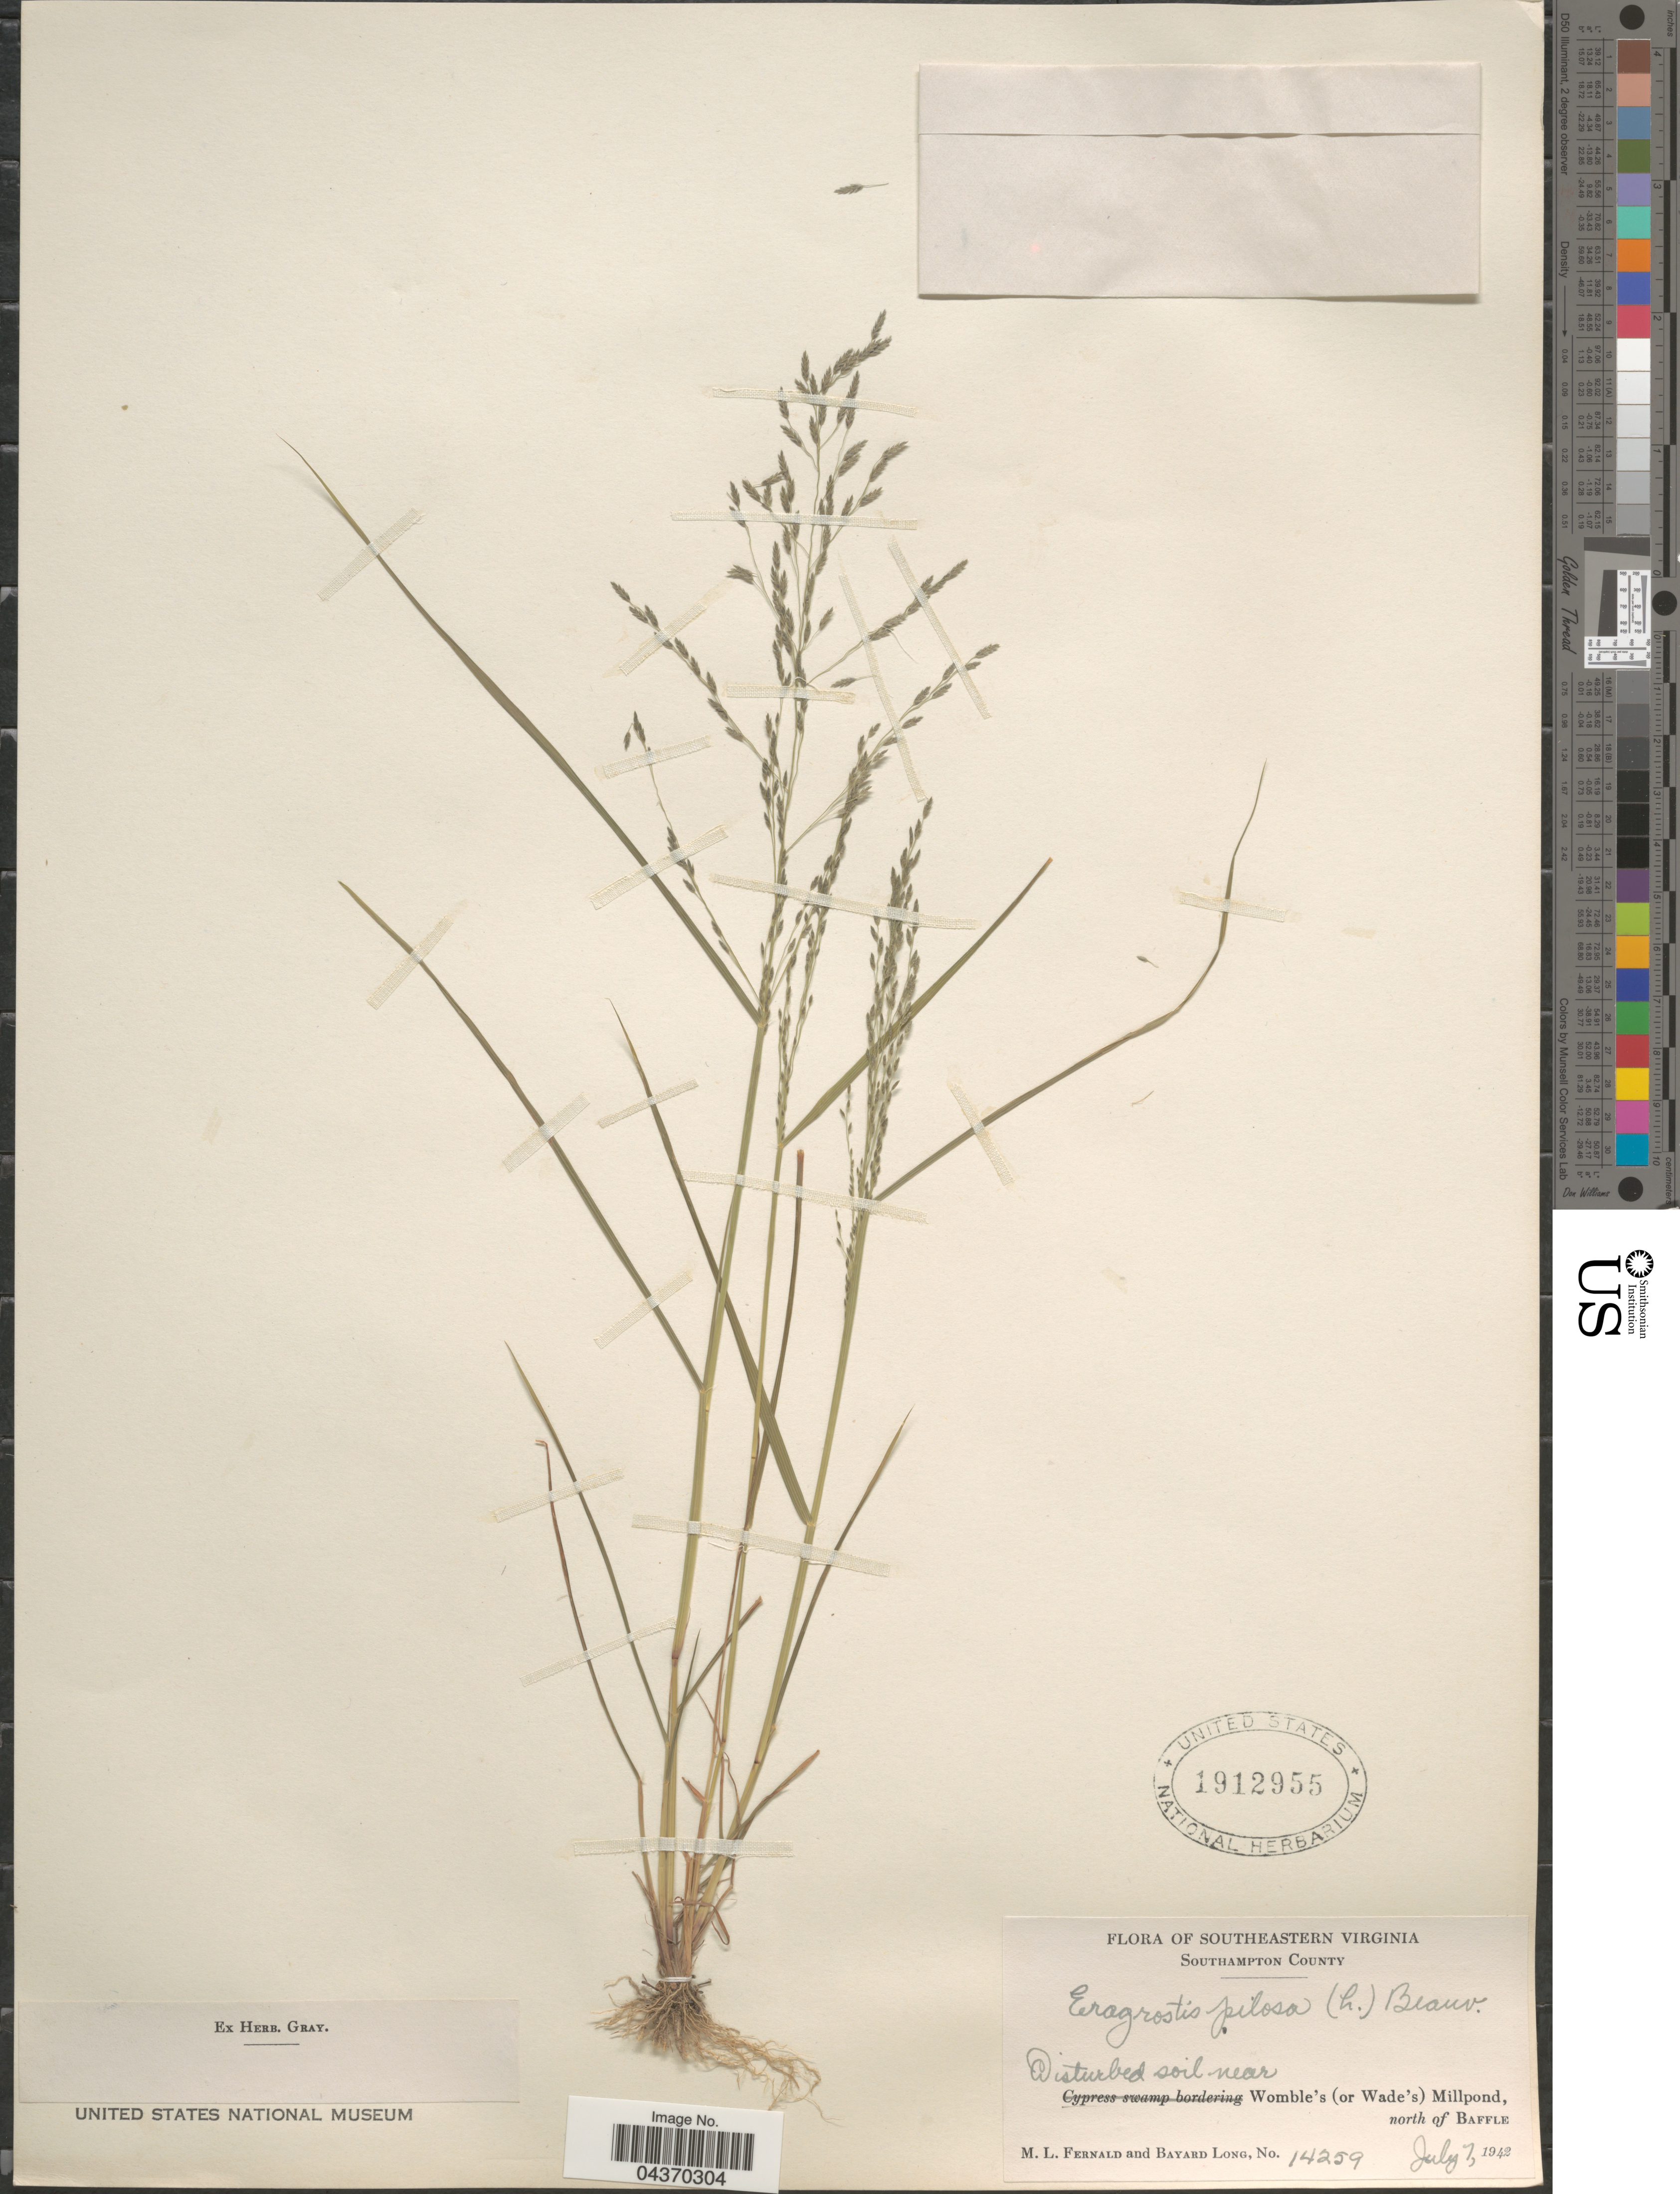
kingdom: Plantae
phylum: Tracheophyta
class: Liliopsida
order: Poales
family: Poaceae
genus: Eragrostis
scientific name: Eragrostis pectinacea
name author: (Michx.) Nees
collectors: M. L. Fernald & B. Long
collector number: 14259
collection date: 1942-07-07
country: United States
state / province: Virginia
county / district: Southampton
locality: Southeastern Virginia, Southampton County. Disturbed soil near Womble's (or Wade's) Millpond, north of Baffle.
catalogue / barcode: US 1912955